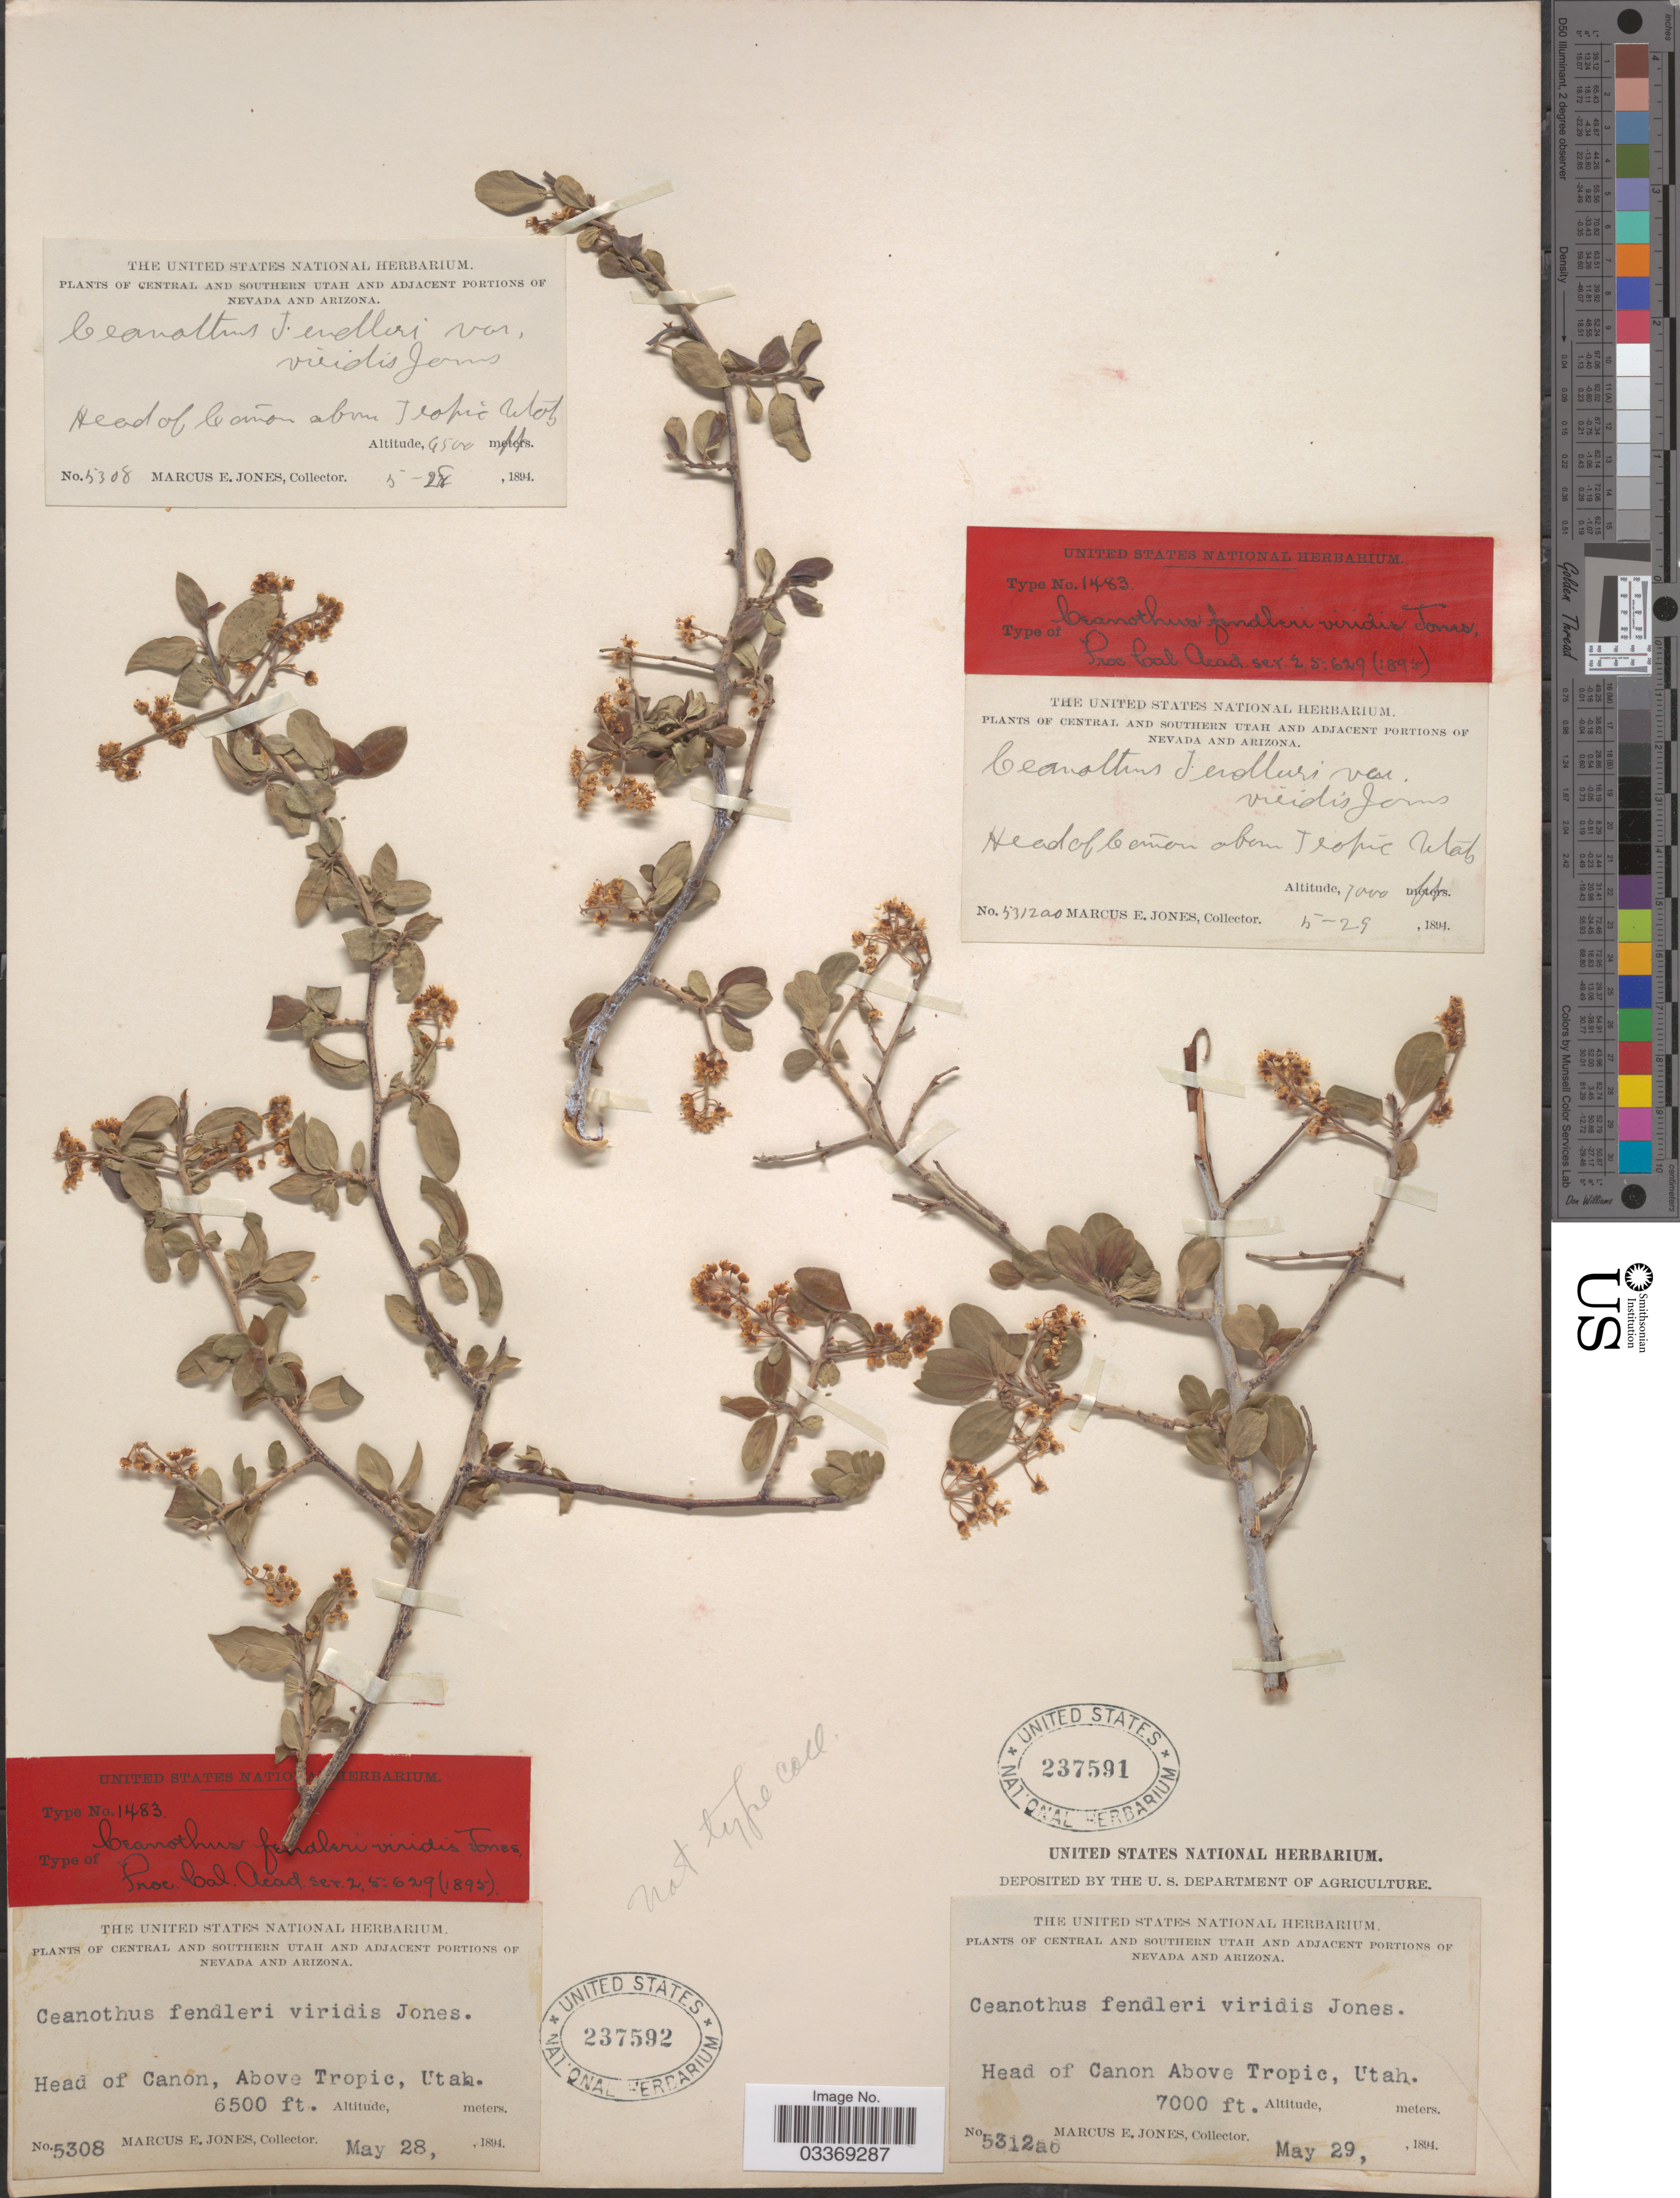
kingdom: Plantae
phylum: Tracheophyta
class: Magnoliopsida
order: Rosales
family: Rhamnaceae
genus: Ceanothus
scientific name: Ceanothus fendleri var. viridis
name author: A. Gray ex Trel.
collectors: M. E. Jones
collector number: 5312ao*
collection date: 1894-05-29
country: United States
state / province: Utah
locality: Central and Southern Utah, Head of Canon, Above Tropic.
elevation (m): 2134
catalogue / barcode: US 237591-2